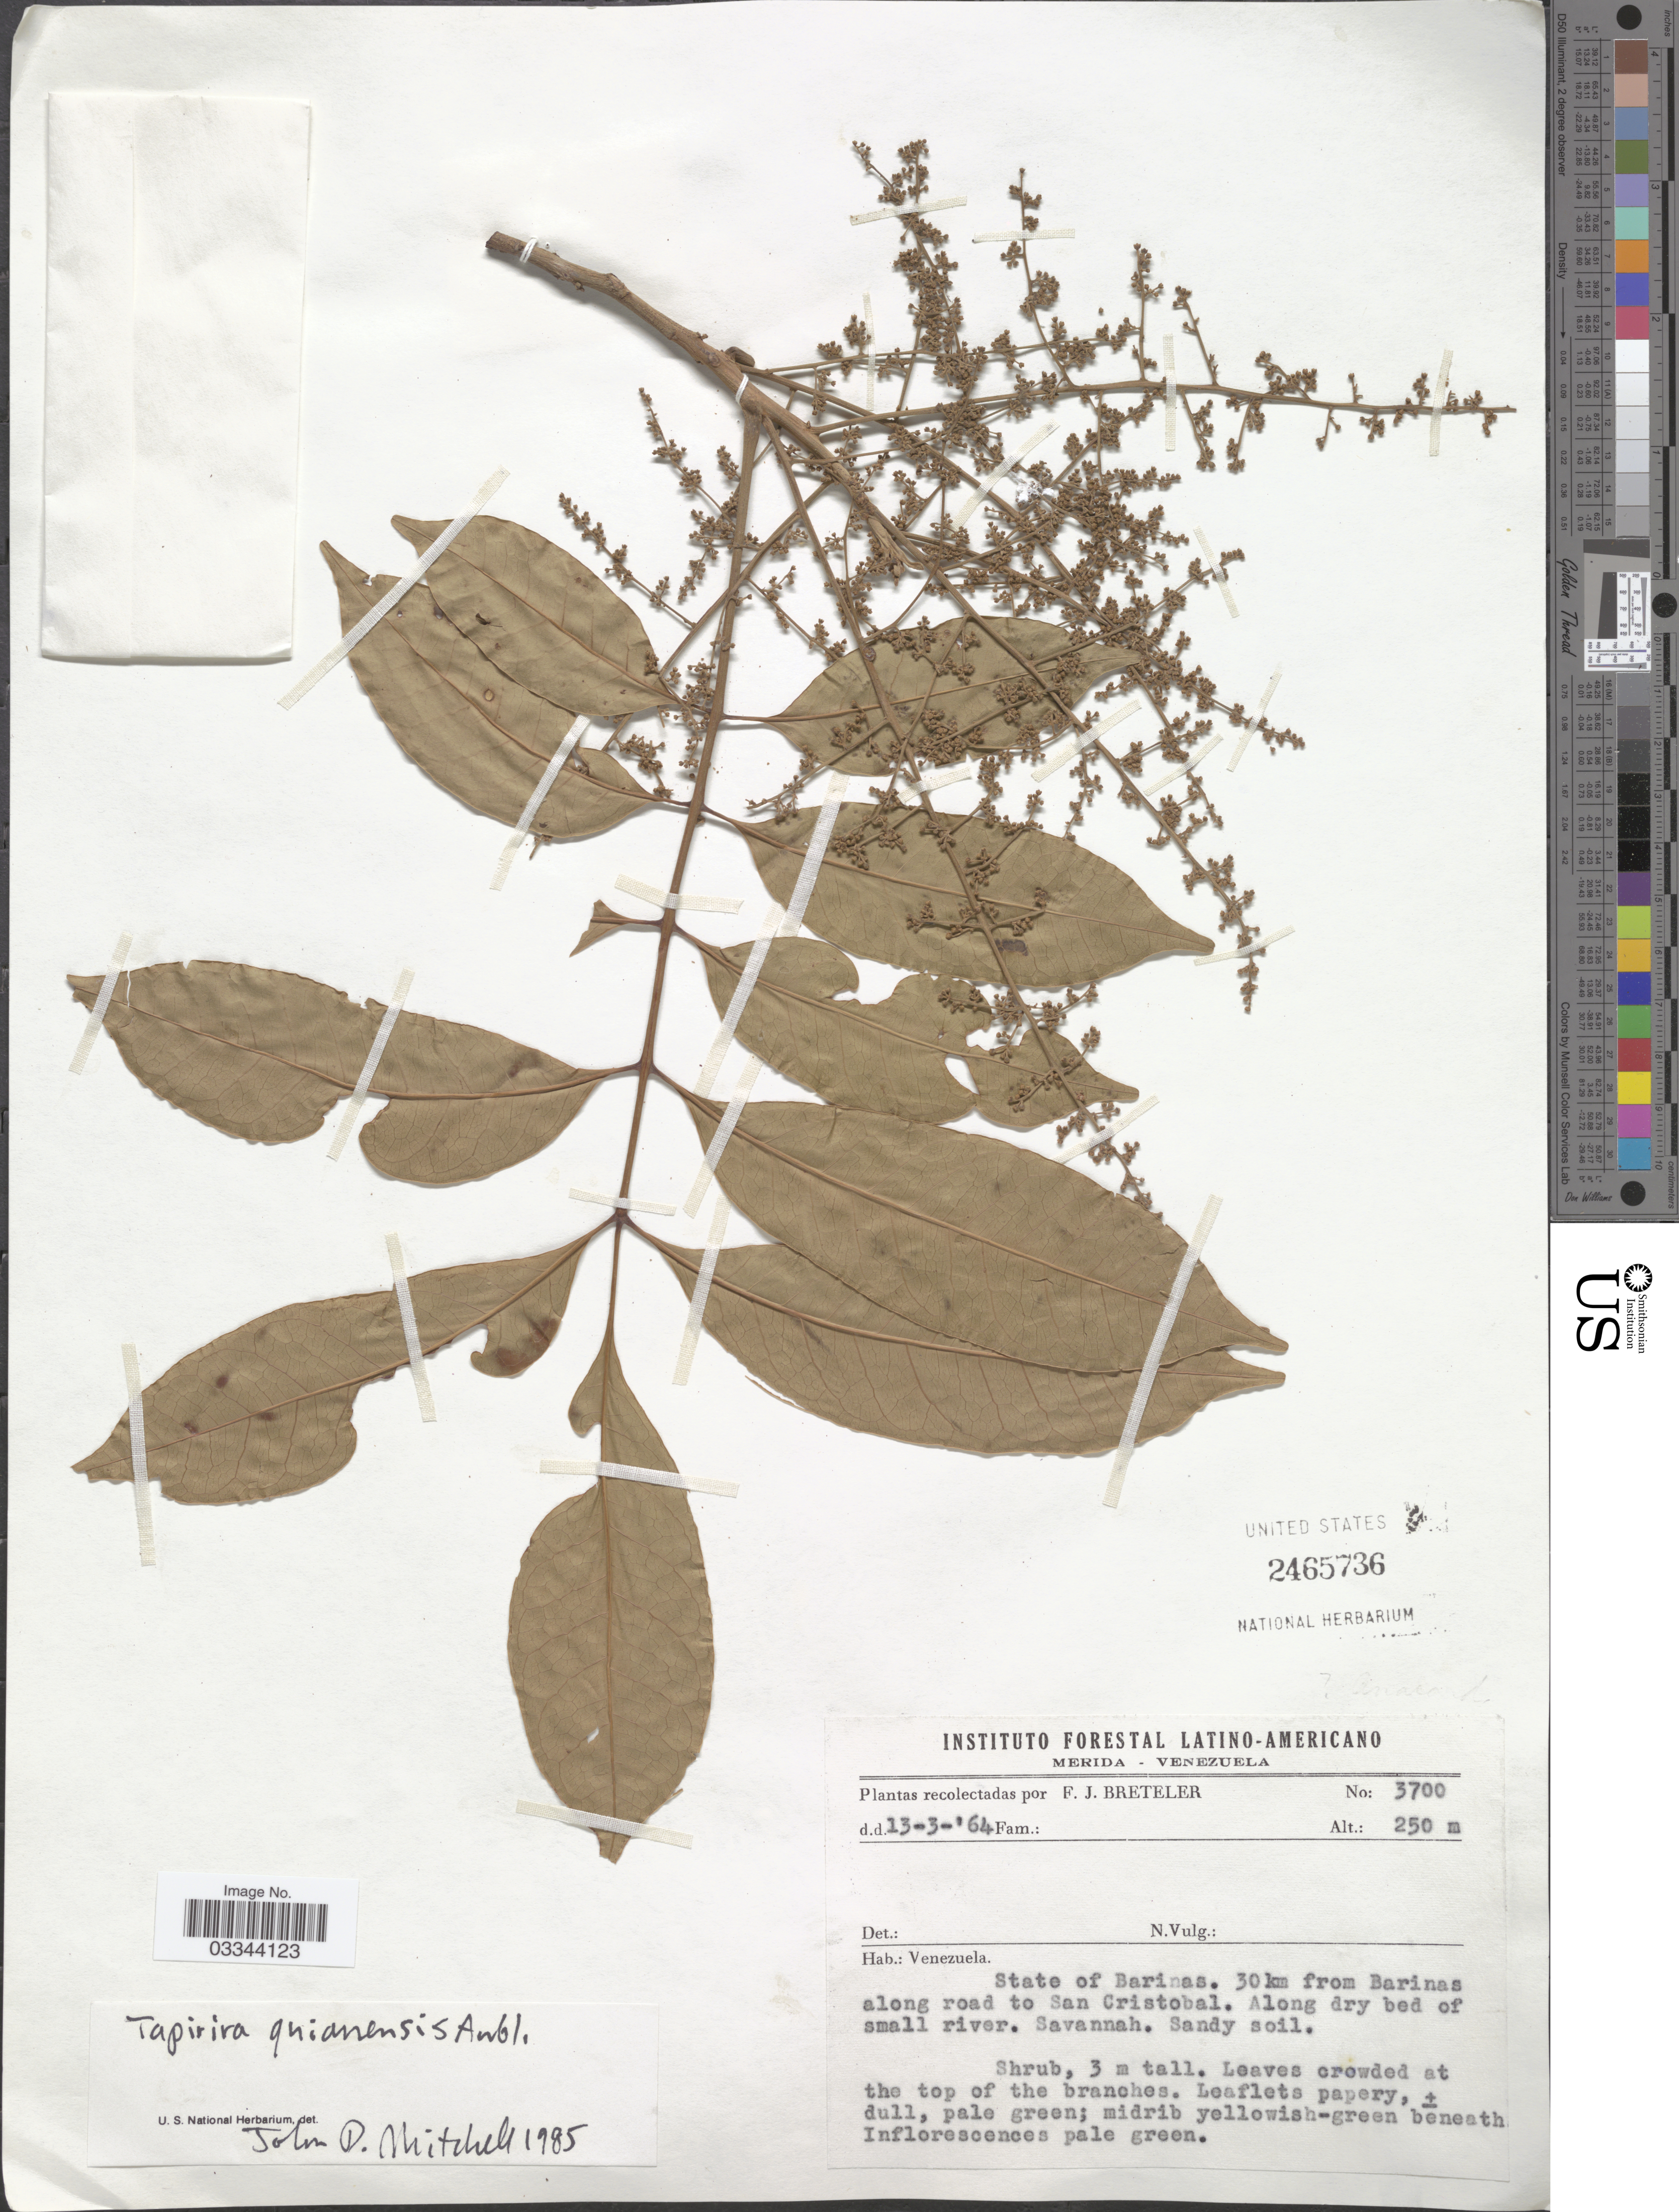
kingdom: Plantae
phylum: Tracheophyta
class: Magnoliopsida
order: Sapindales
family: Anacardiaceae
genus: Tapirira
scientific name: Tapirira guianensis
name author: Aubl.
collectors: F. J. Breteler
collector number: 3700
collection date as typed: Transcribed d/m/y: 13/3/64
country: Venezuela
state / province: Barinas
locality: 30 km from Barinas along road to San Cristobal. Along dry bed of small river.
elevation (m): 250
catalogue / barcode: US 2465736